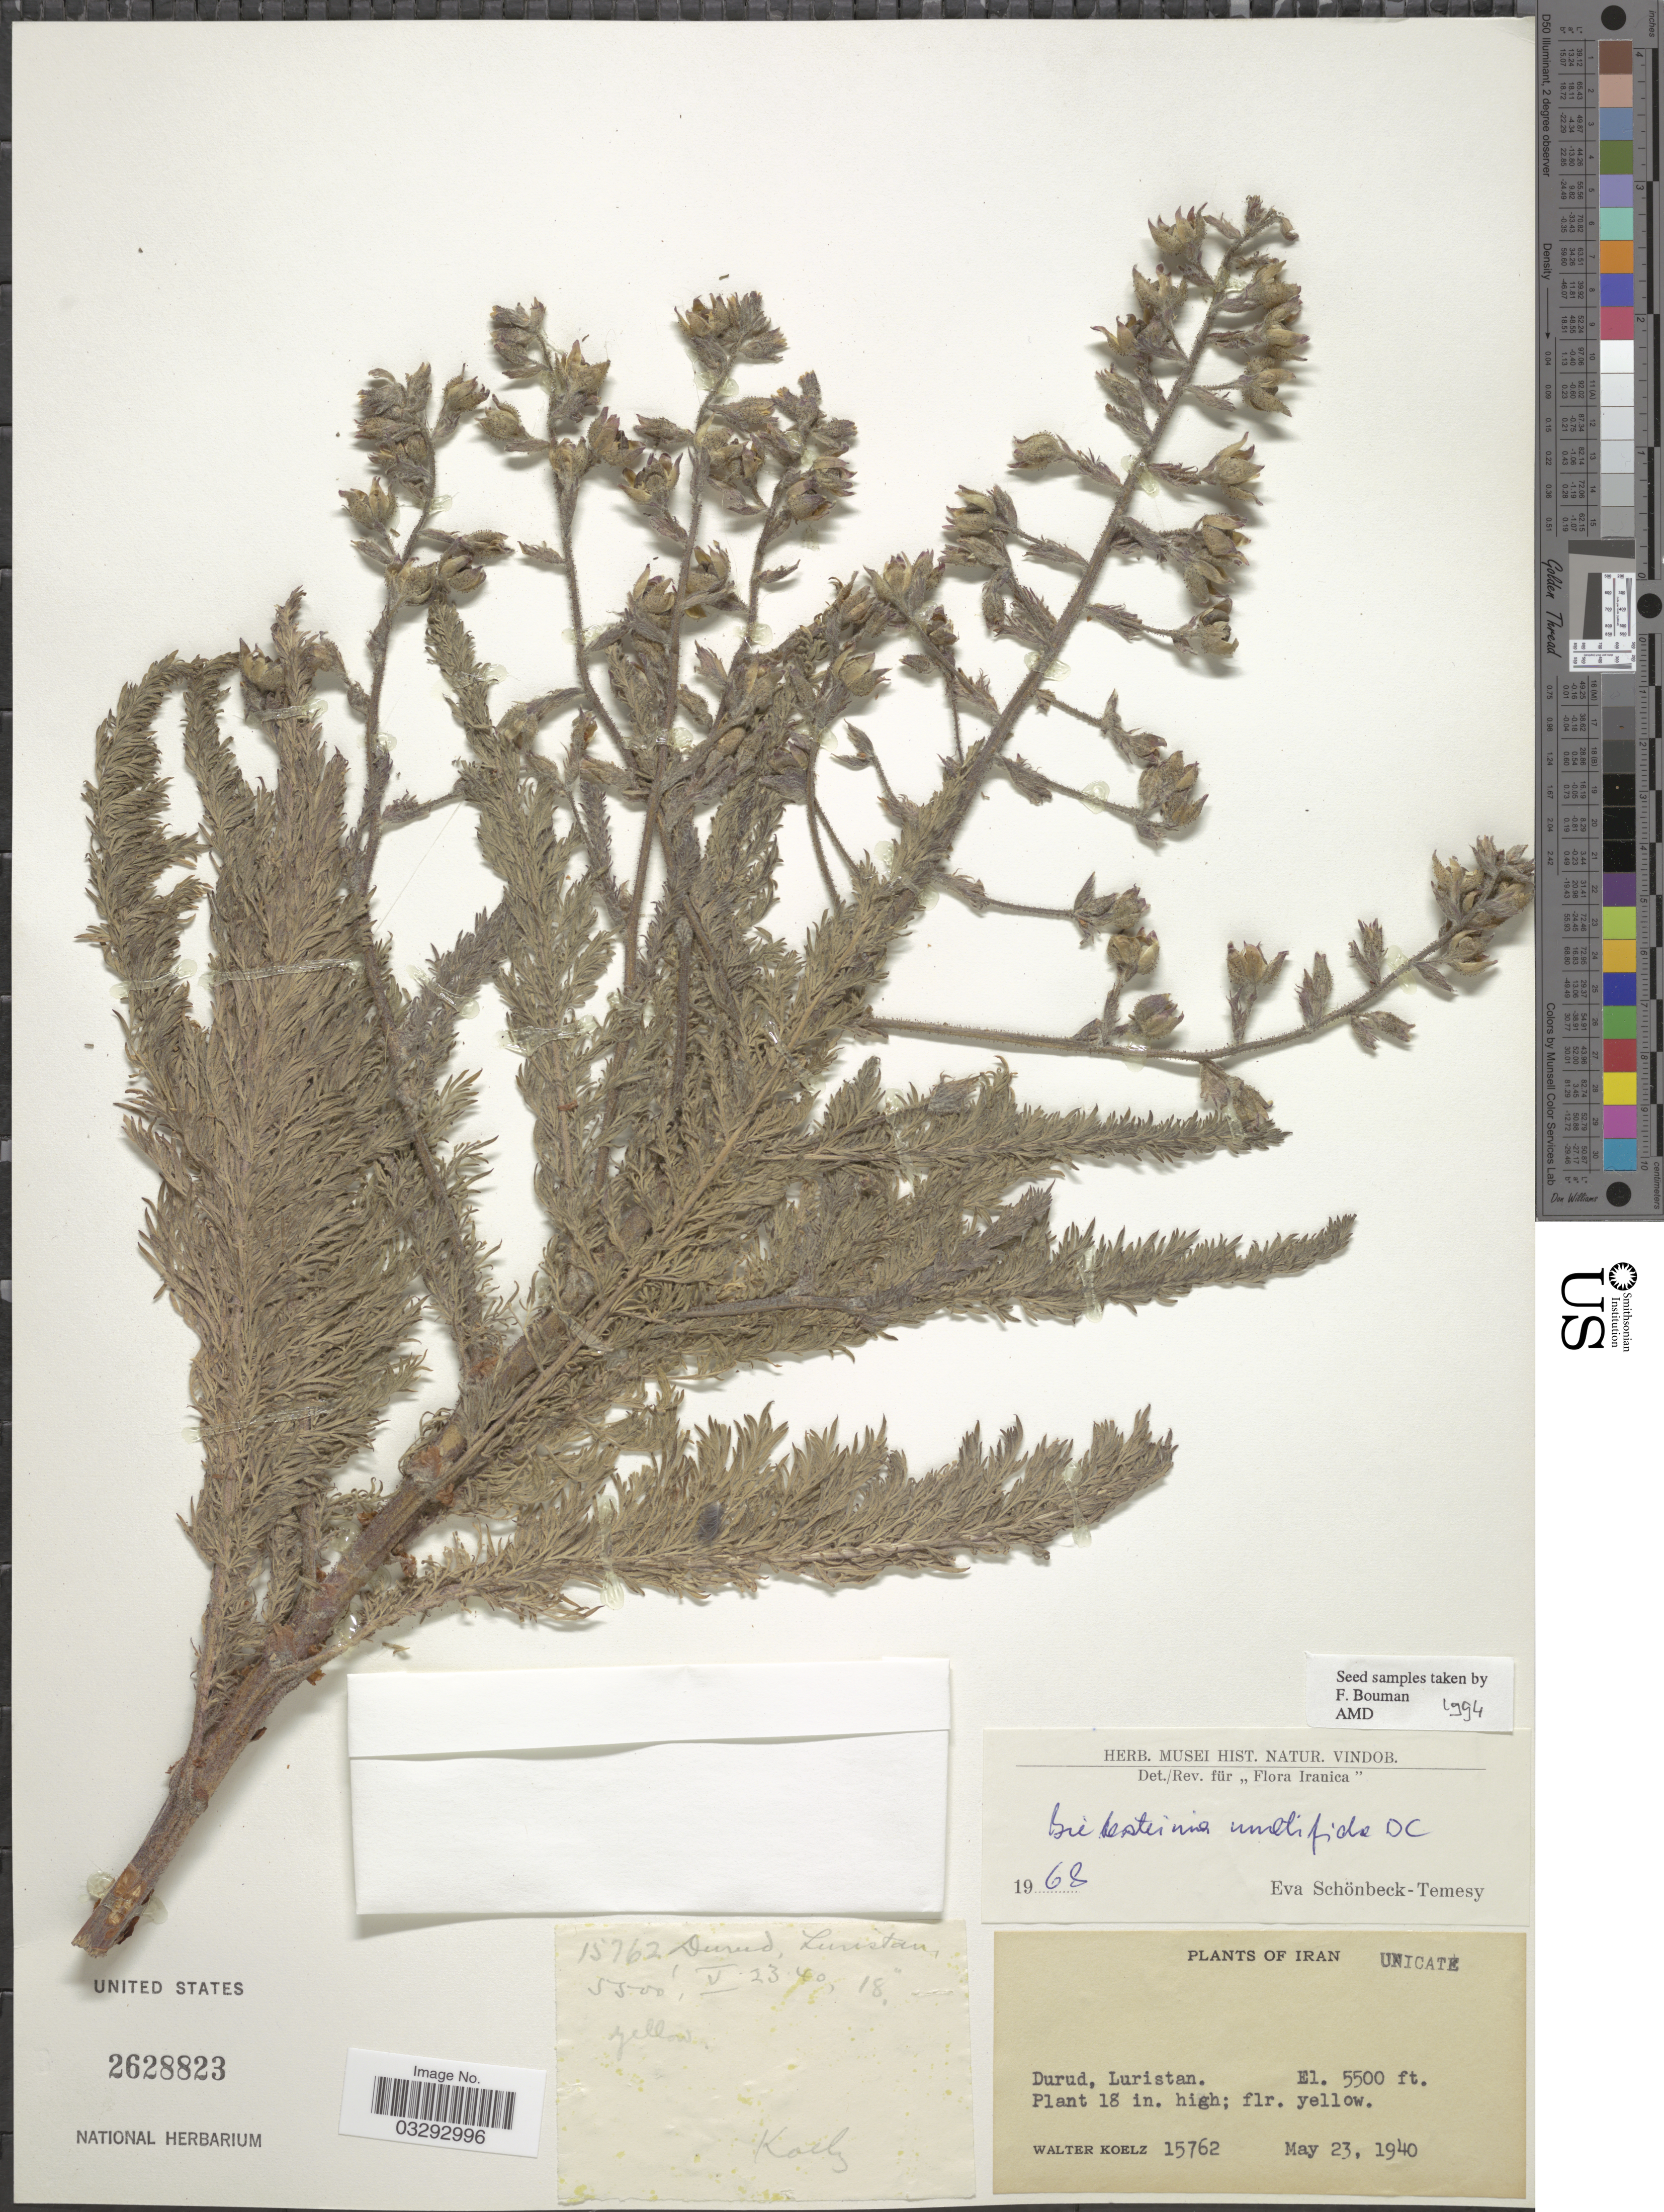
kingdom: Plantae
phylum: Tracheophyta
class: Magnoliopsida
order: Sapindales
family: Biebersteiniaceae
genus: Biebersteinia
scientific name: Biebersteinia multifida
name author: DC.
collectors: W. N. Koelz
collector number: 15762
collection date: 1940-05-23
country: Iran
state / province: Lorestan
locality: Durud, Luristan.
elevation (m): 1676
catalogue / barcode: US 2628823